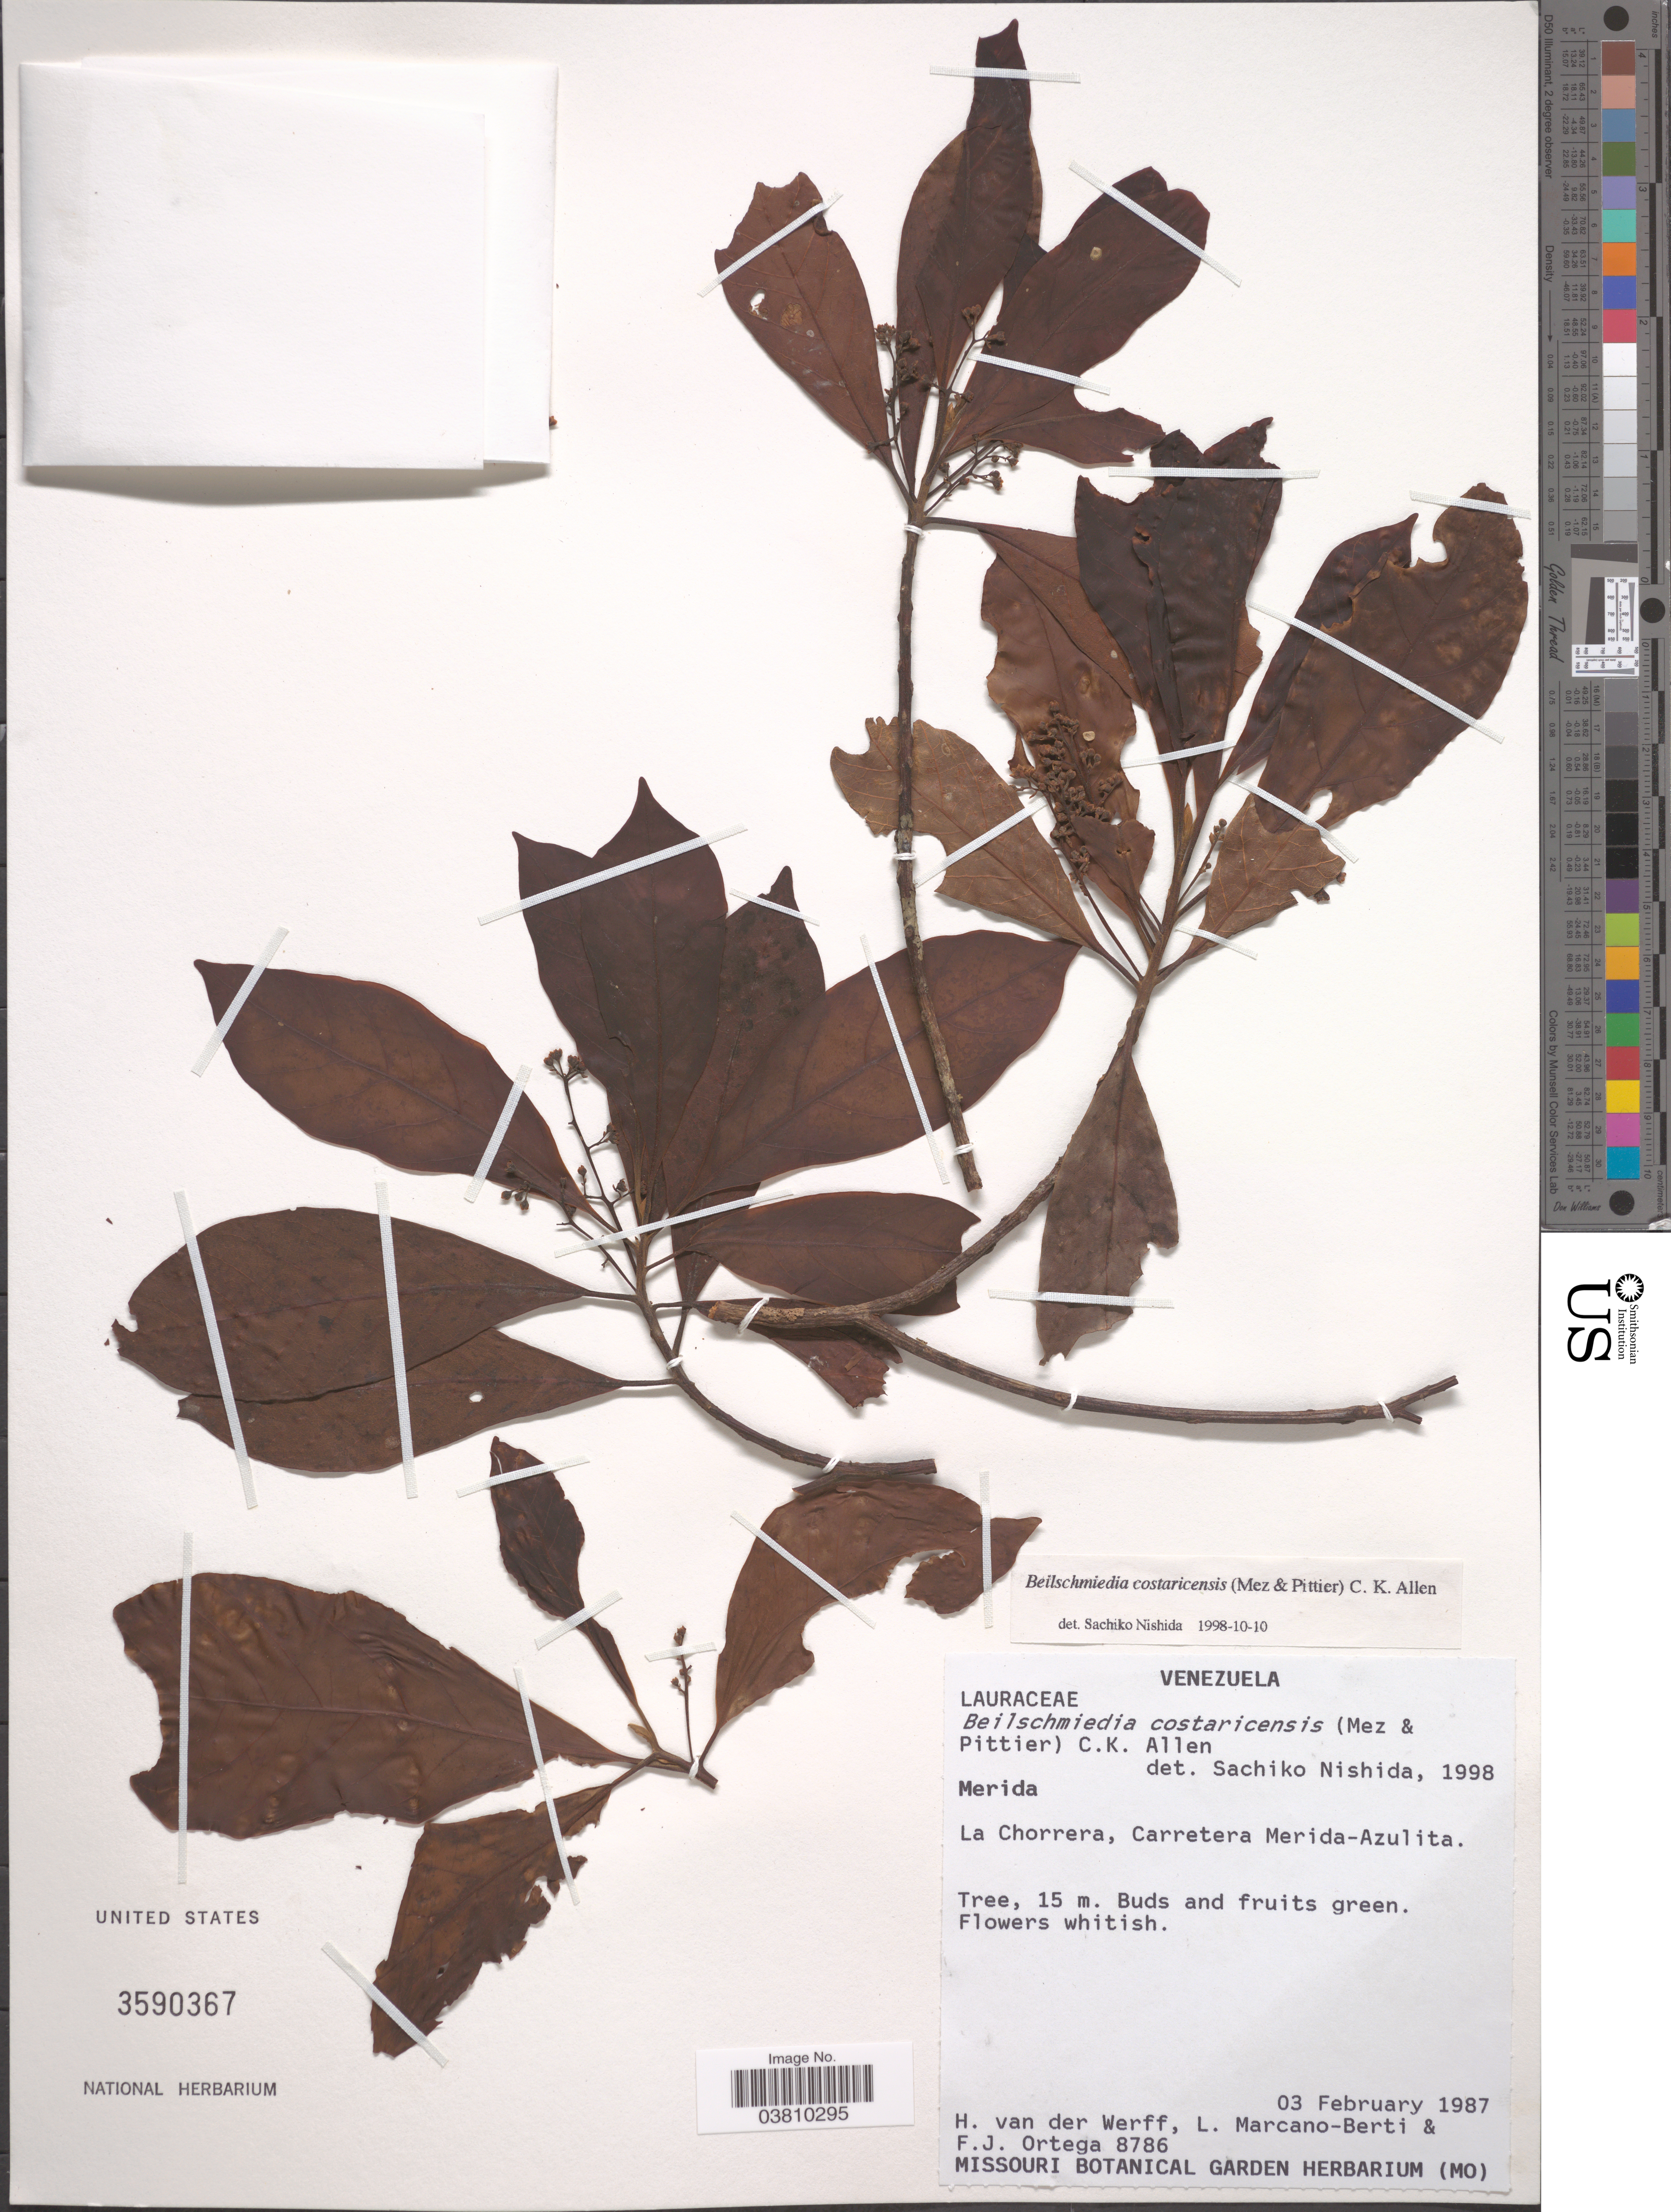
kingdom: Plantae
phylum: Tracheophyta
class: Magnoliopsida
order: Laurales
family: Lauraceae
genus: Beilschmiedia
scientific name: Beilschmiedia costaricensis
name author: (Mez & Pittier) C.K. Allen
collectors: H. van der Werff, L. Marcano-Berti & F. J. Ortega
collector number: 8786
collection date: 1987-02-03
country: Venezuela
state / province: Merida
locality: La Chorrera, Carretera Merida-Azulita.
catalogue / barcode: US 3590367